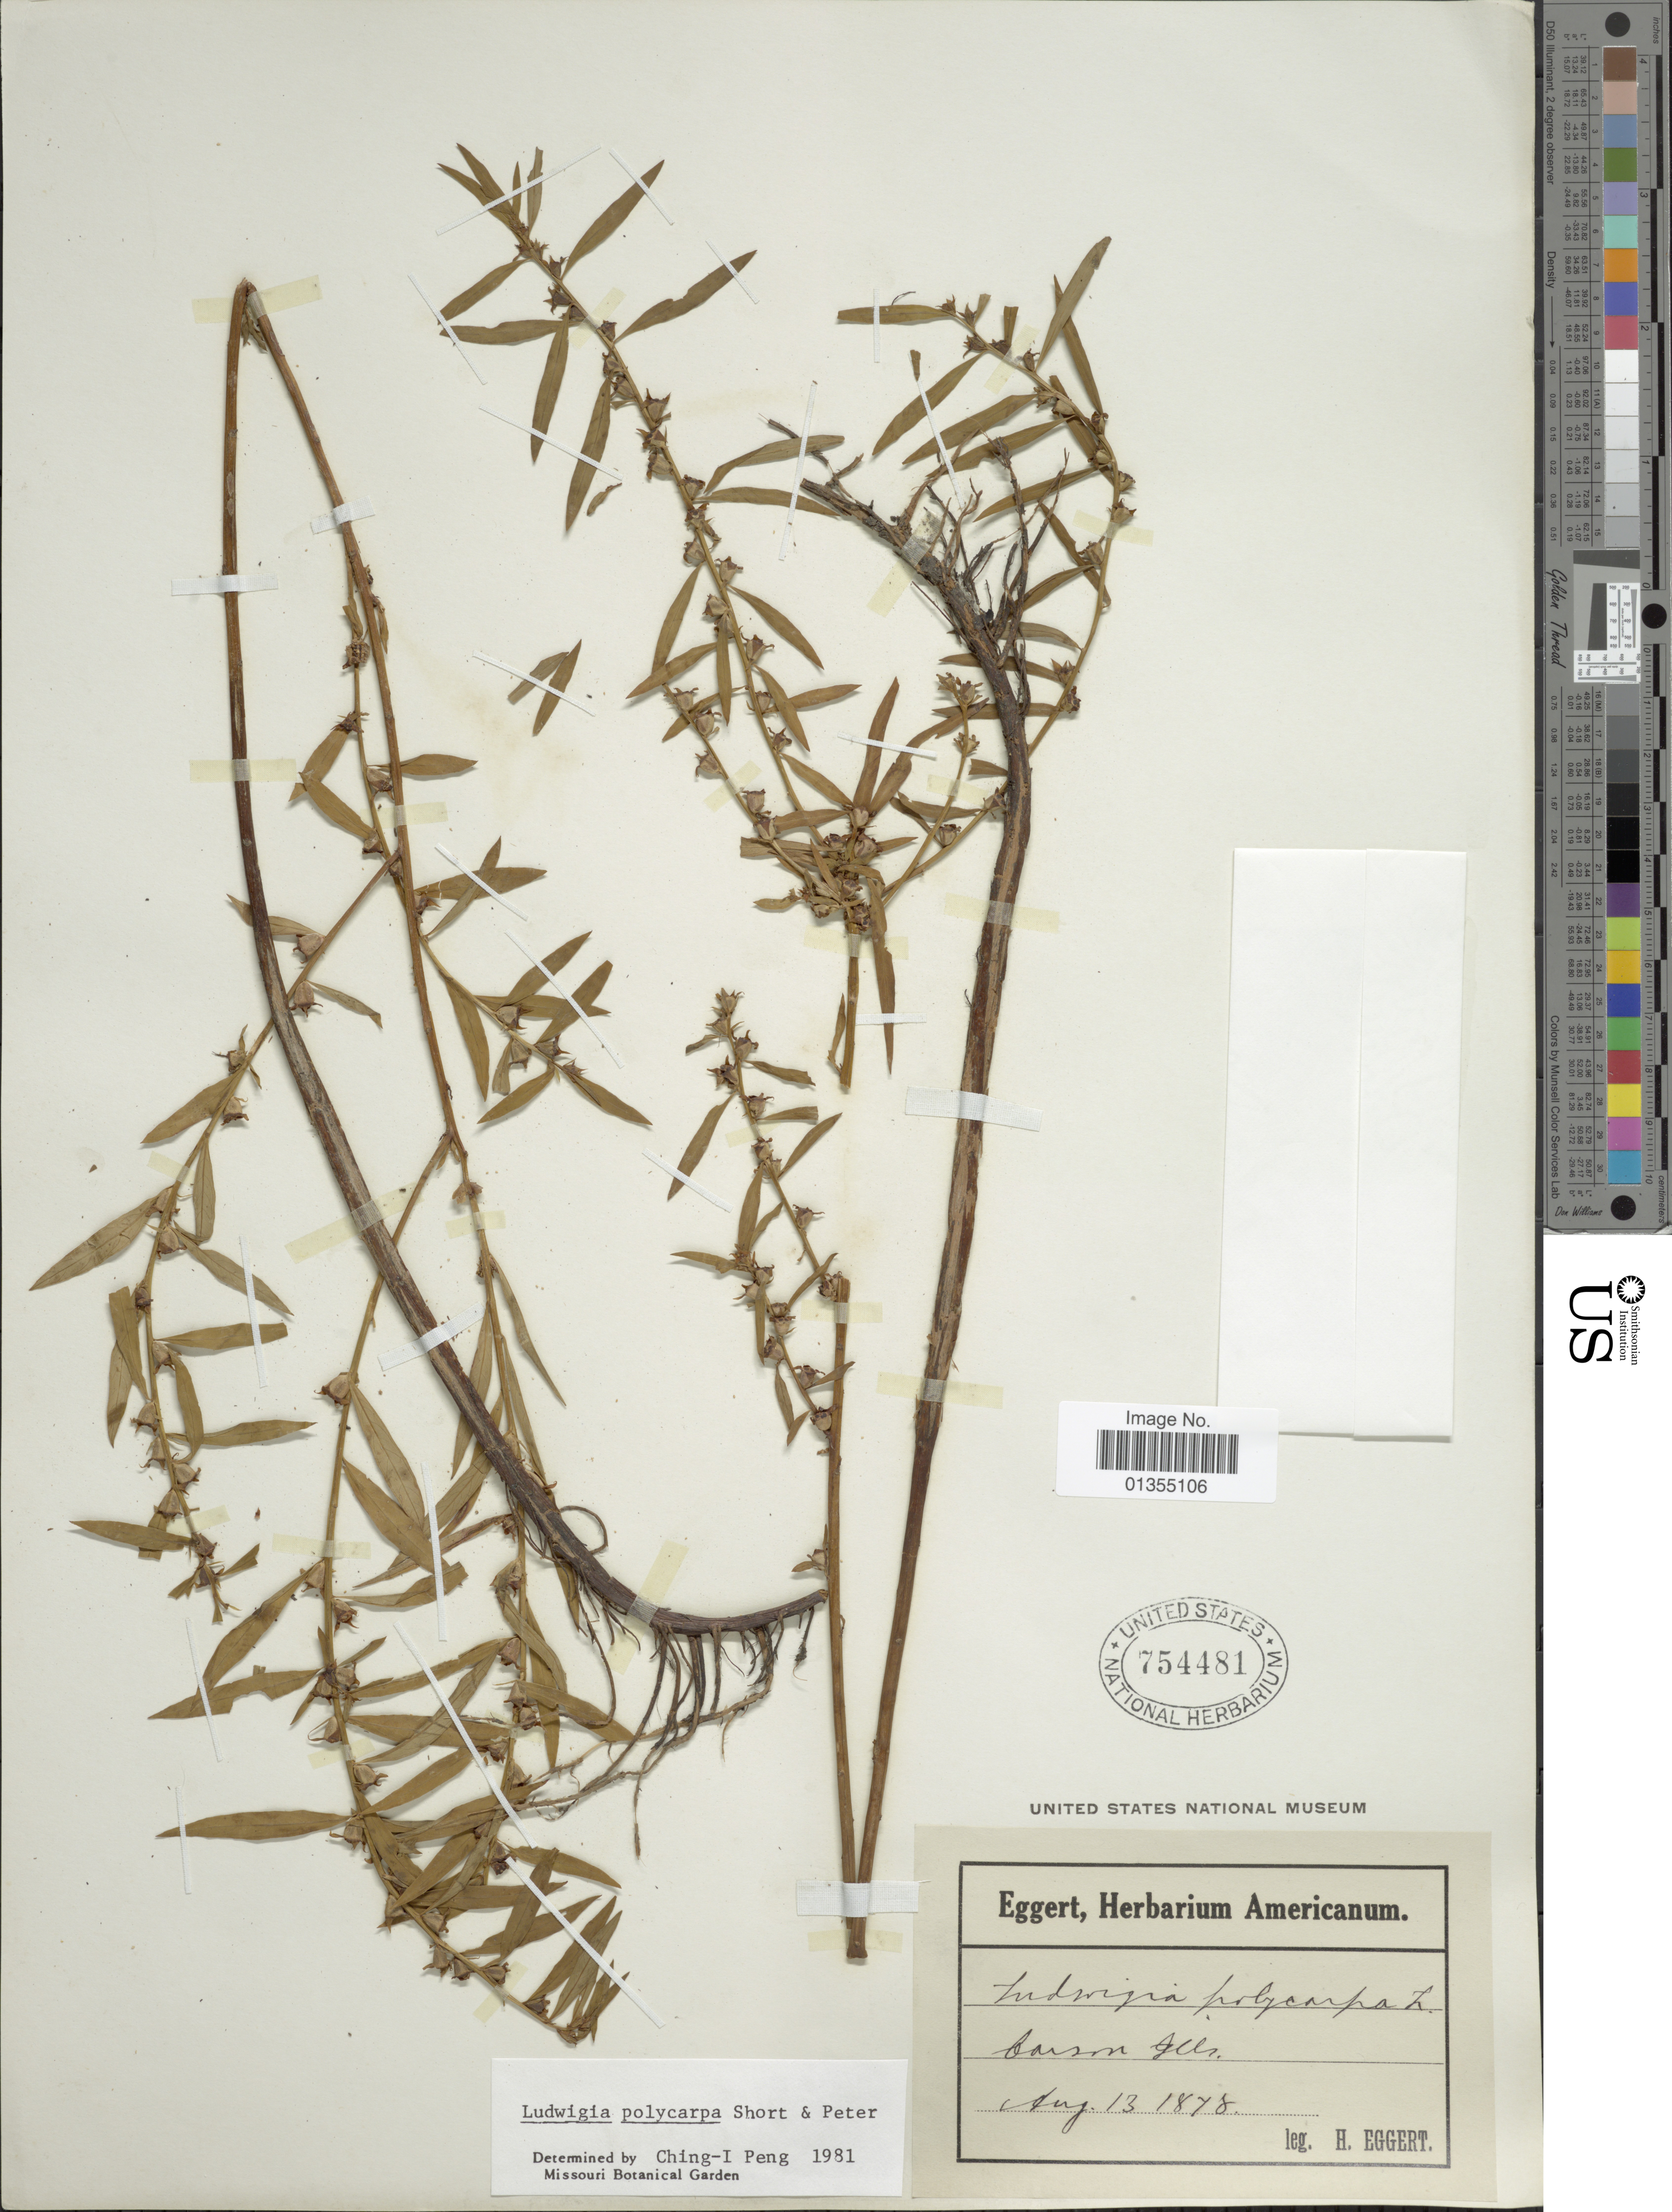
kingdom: Plantae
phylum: Tracheophyta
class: Magnoliopsida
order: Myrtales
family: Onagraceae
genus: Ludwigia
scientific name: Ludwigia polycarpa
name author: Short & R. Peter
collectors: H. Eggert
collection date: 1878-08-13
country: United States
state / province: Illinois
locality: Carson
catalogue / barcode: US 754481